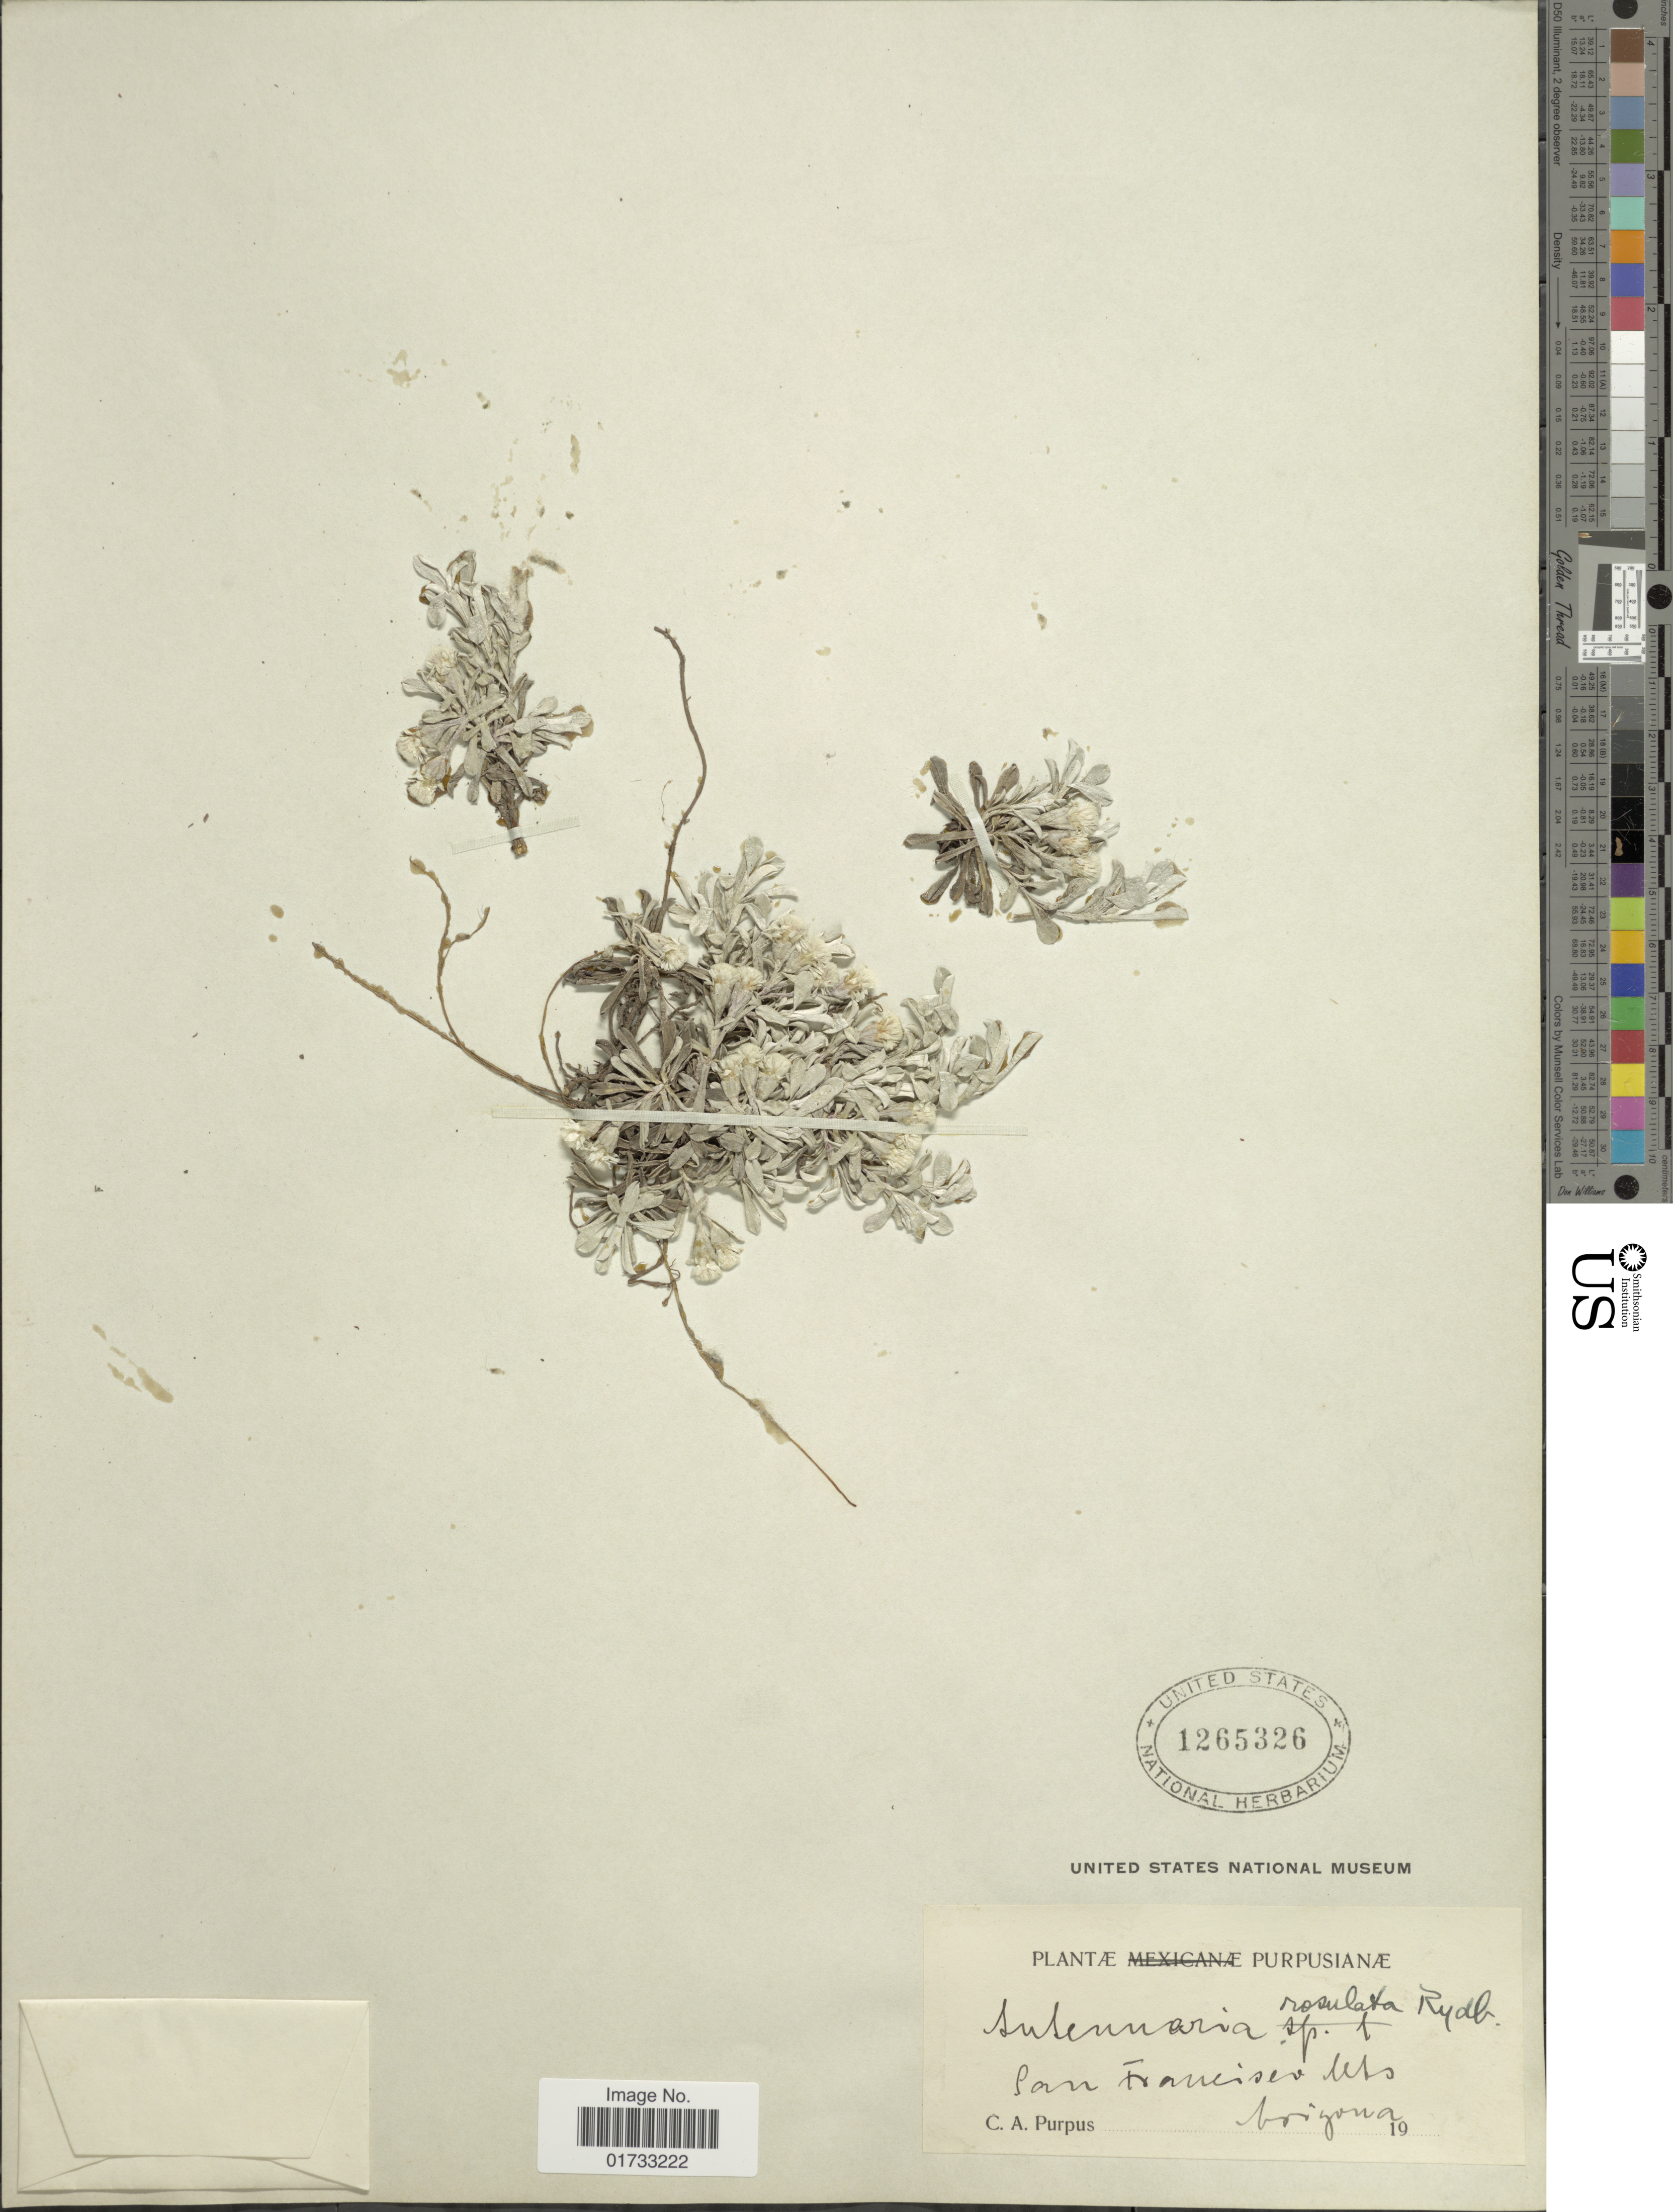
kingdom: Plantae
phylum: Tracheophyta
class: Magnoliopsida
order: Asterales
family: Asteraceae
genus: Antennaria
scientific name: Antennaria rosulata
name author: Rydb.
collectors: C. A. Purpus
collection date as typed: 19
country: United States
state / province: Arizona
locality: San Francisco Mts.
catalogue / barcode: US 1265326